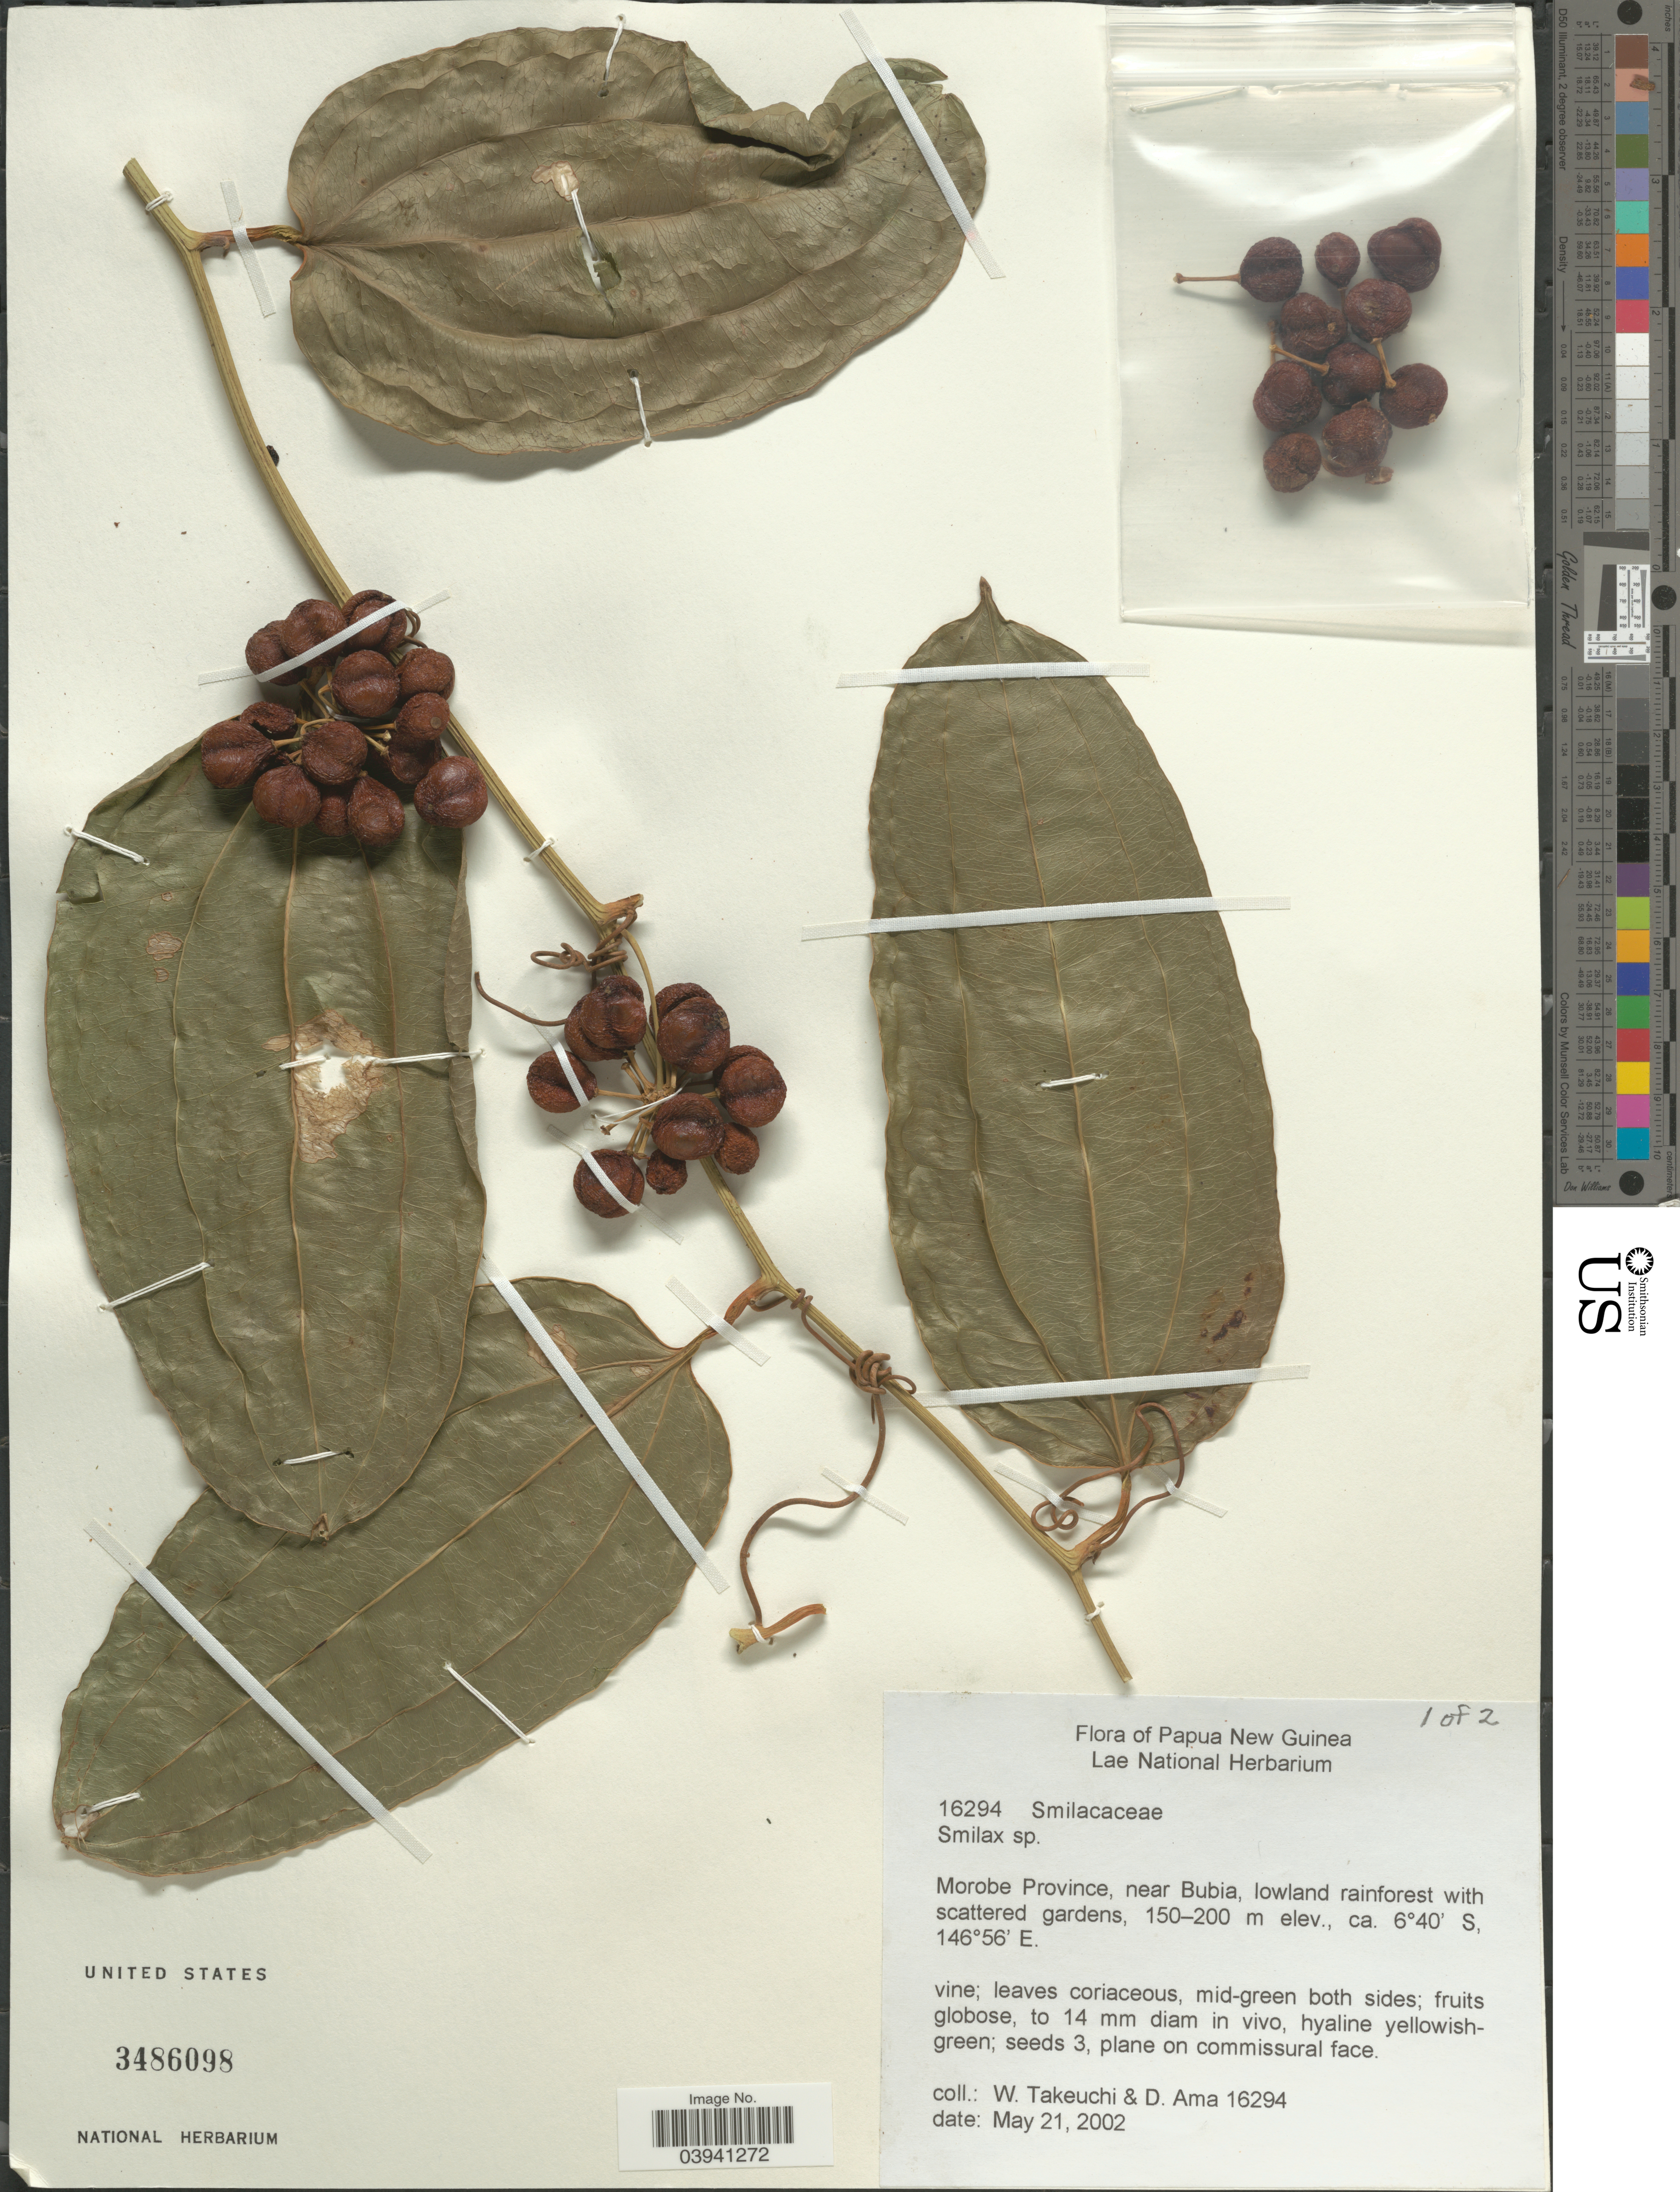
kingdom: Plantae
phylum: Tracheophyta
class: Liliopsida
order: Liliales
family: Smilacaceae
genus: Smilax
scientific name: Smilax sp.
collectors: W. Takeuchi & D. Ama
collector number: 16294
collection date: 2002-05-21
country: Papua New Guinea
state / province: Morobe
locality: Papua New Guinea. Near Bubia.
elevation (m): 150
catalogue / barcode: US 3486098